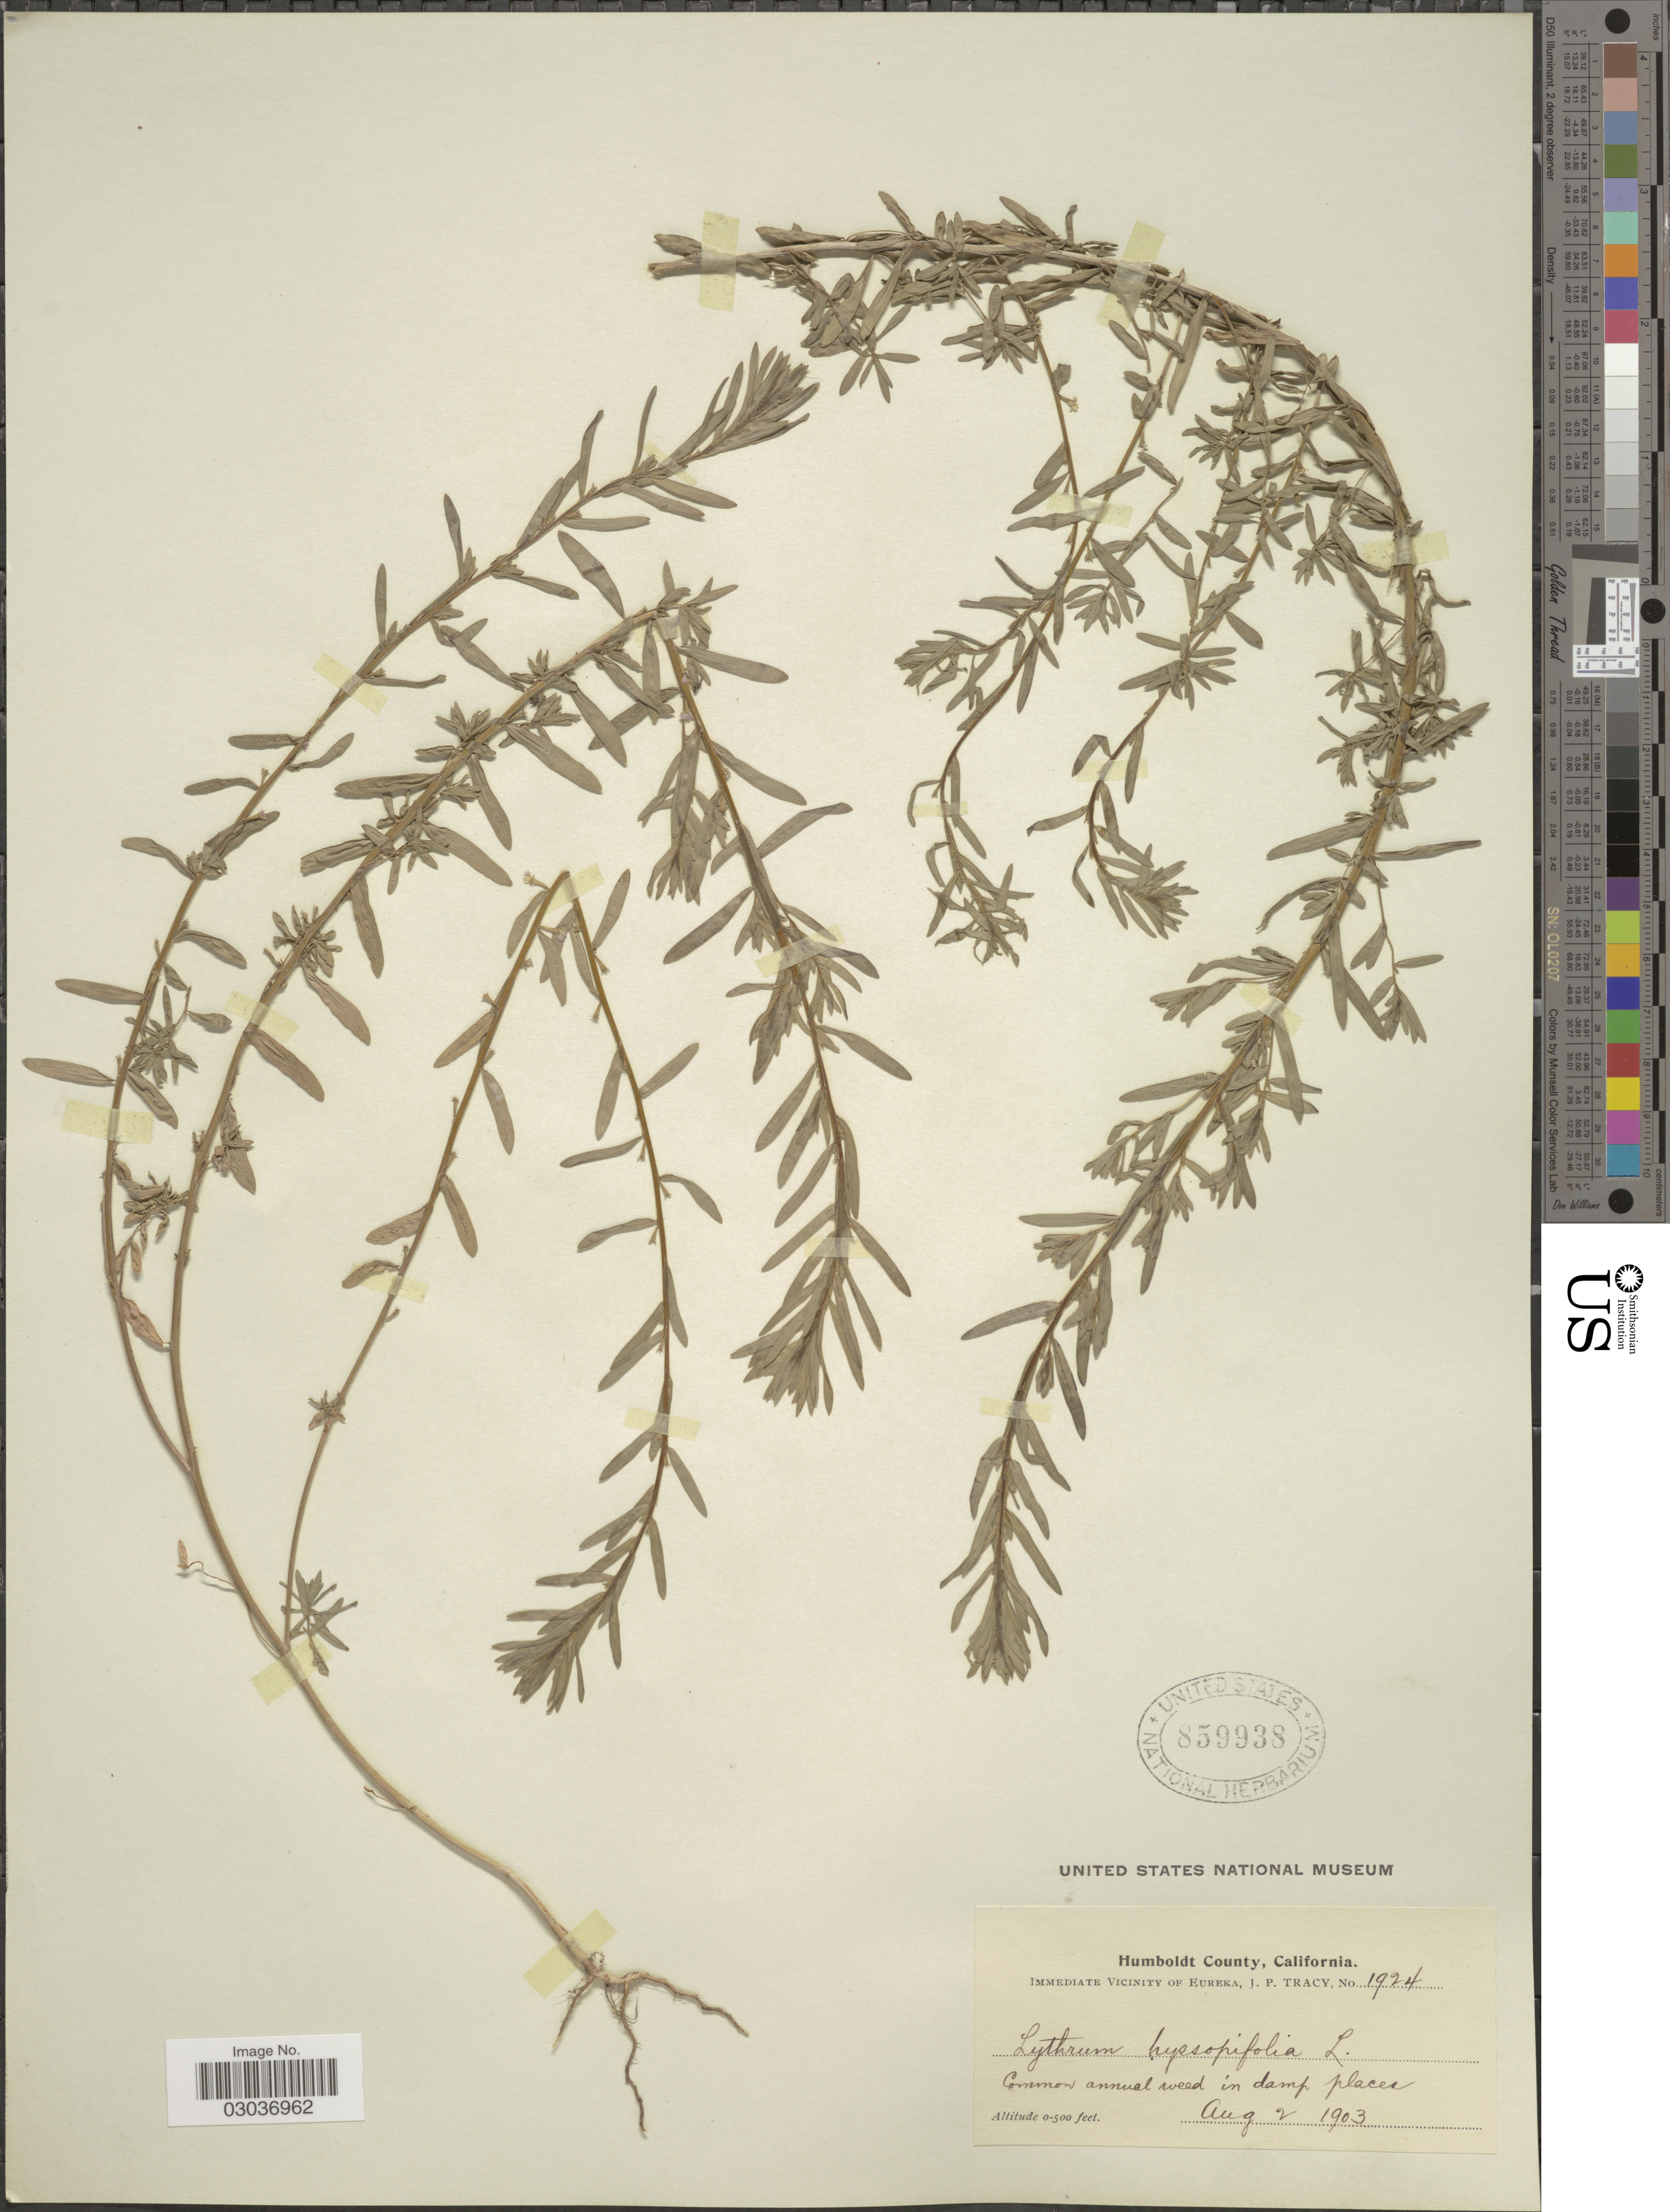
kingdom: Plantae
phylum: Tracheophyta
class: Magnoliopsida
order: Myrtales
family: Lythraceae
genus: Lythrum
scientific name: Lythrum hyssopifolia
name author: L.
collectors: J. Tracy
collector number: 1924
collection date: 1903-08-02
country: United States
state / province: California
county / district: Humboldt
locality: Humboldt County, Immediate Vicinity of Eureka.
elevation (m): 0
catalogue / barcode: US 859938